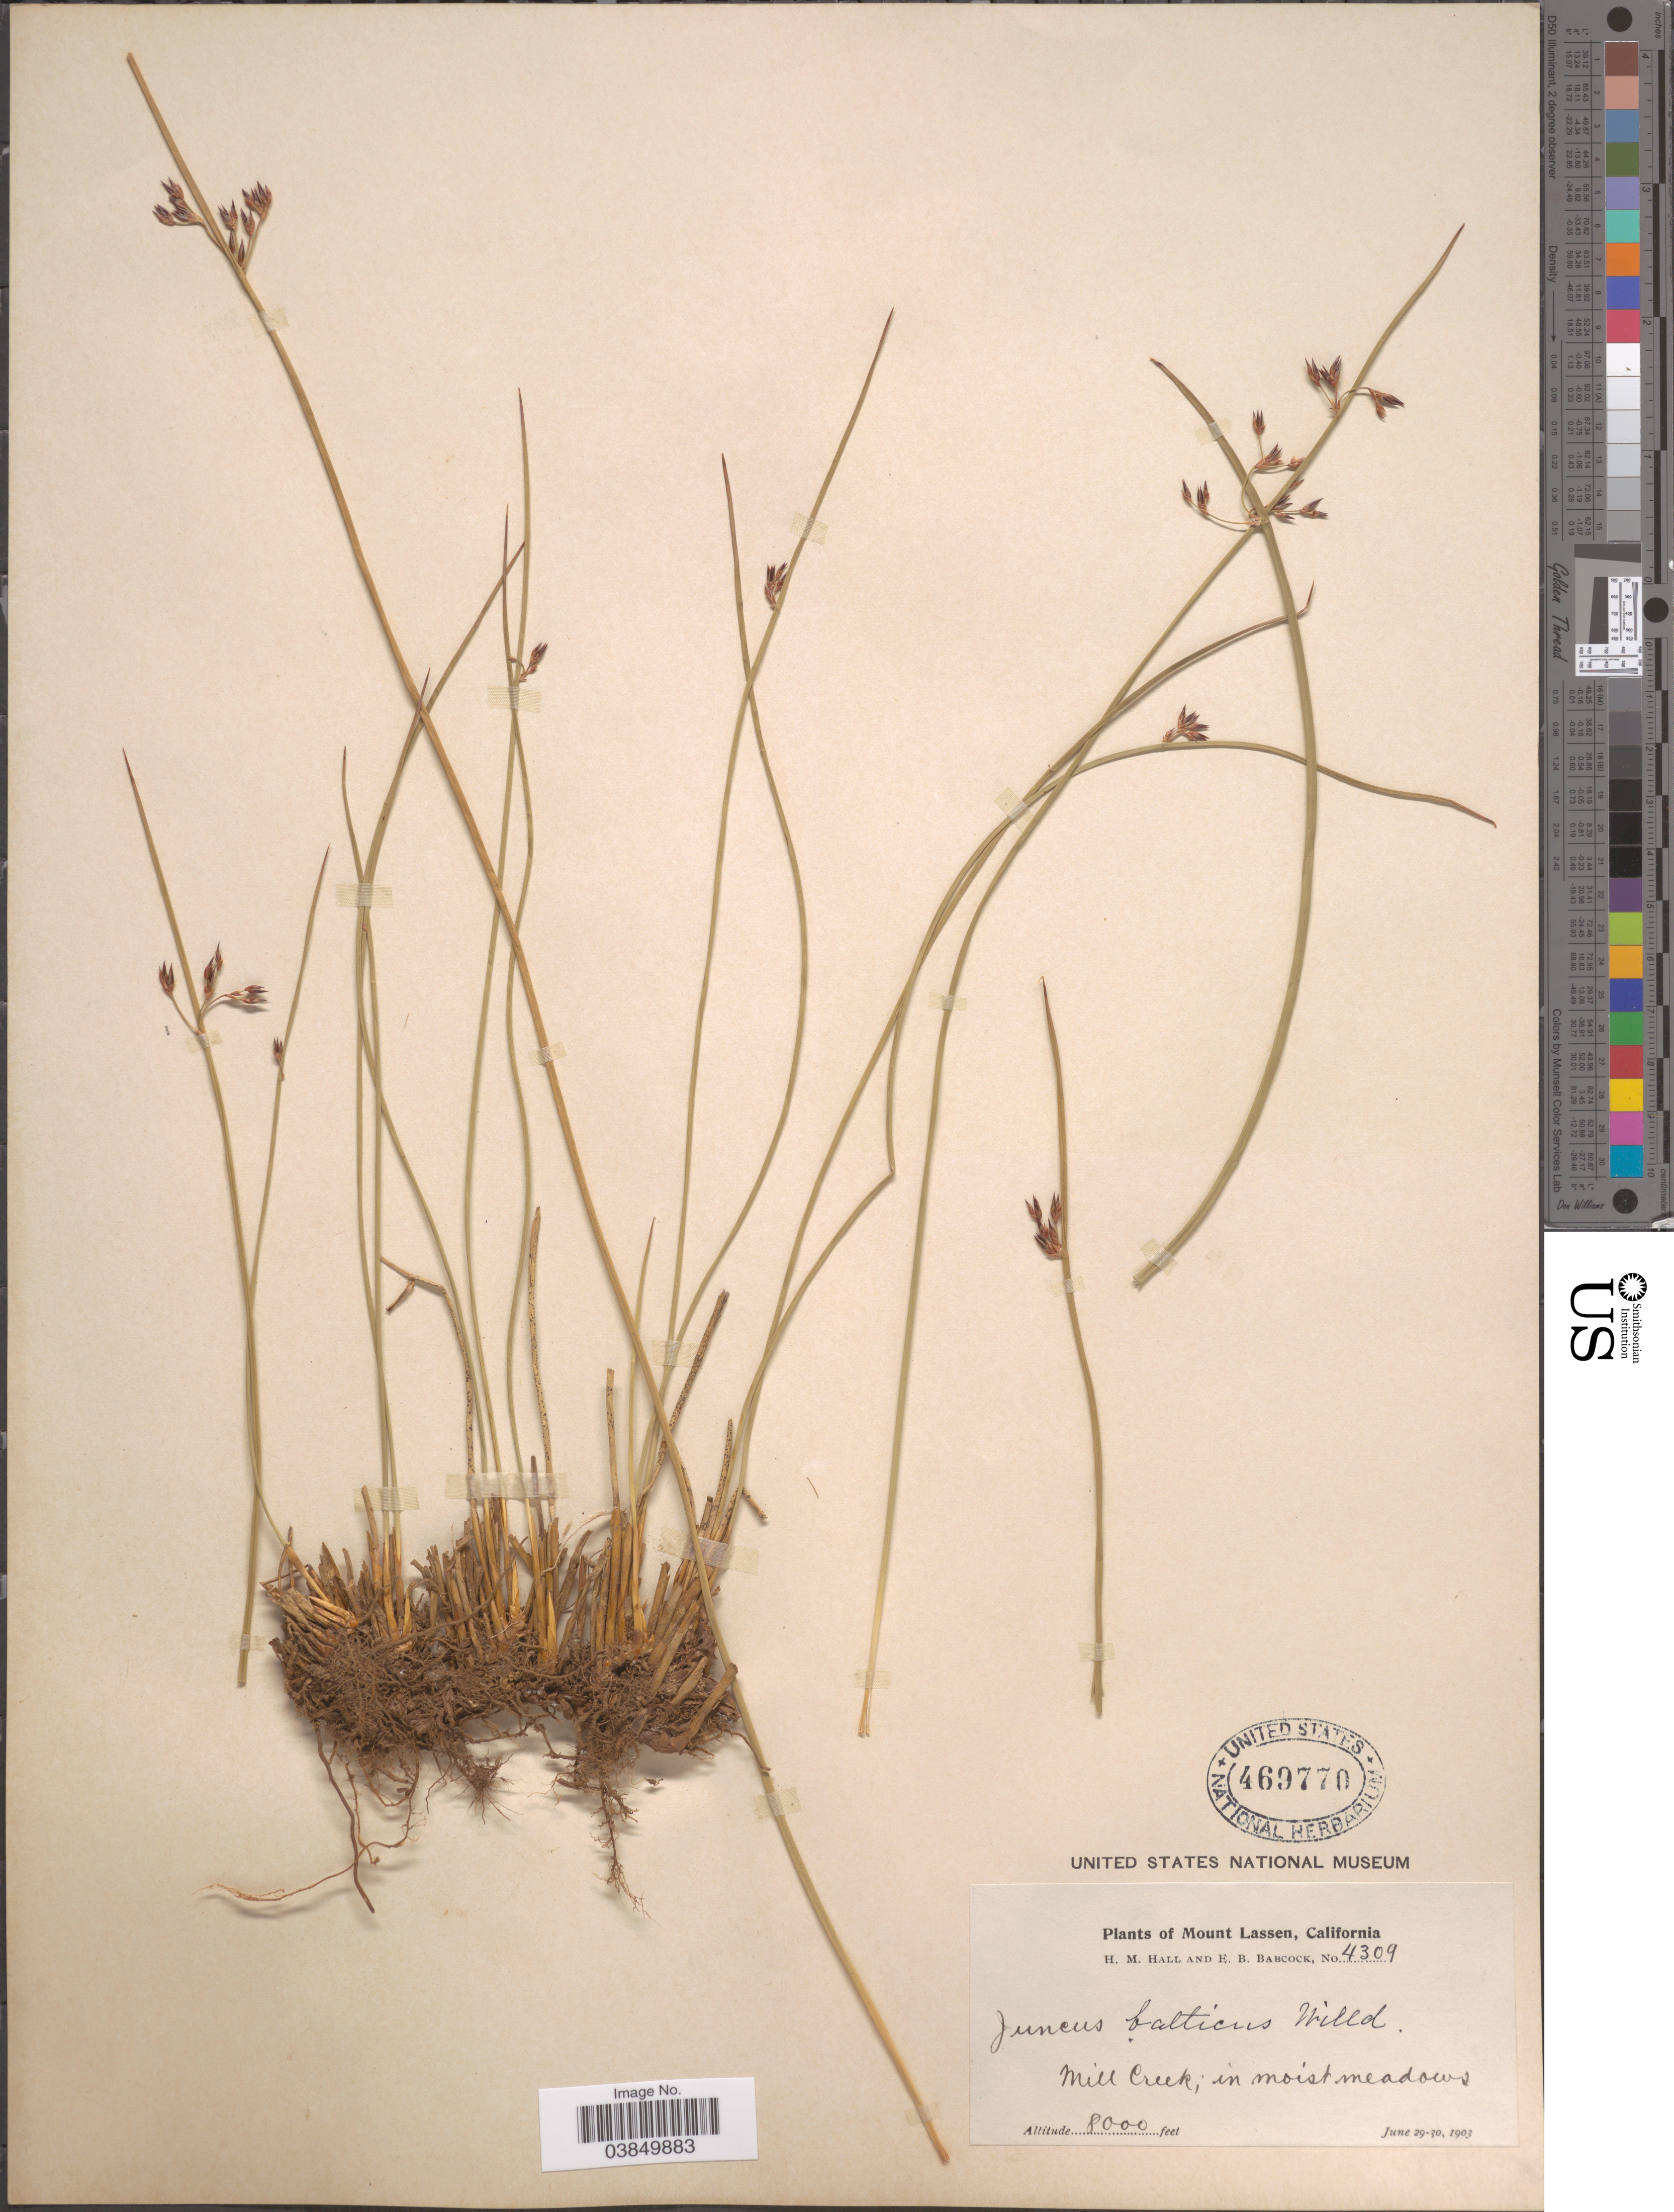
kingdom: Plantae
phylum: Tracheophyta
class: Liliopsida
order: Poales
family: Juncaceae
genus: Juncus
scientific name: Juncus balticus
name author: Willd.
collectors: H. M. Hall & E. B. Babcock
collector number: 4309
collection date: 1903-06-29/1903-06-30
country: United States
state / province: California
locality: Mount Lassen. Mill Creek.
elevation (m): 2438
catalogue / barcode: US 469770